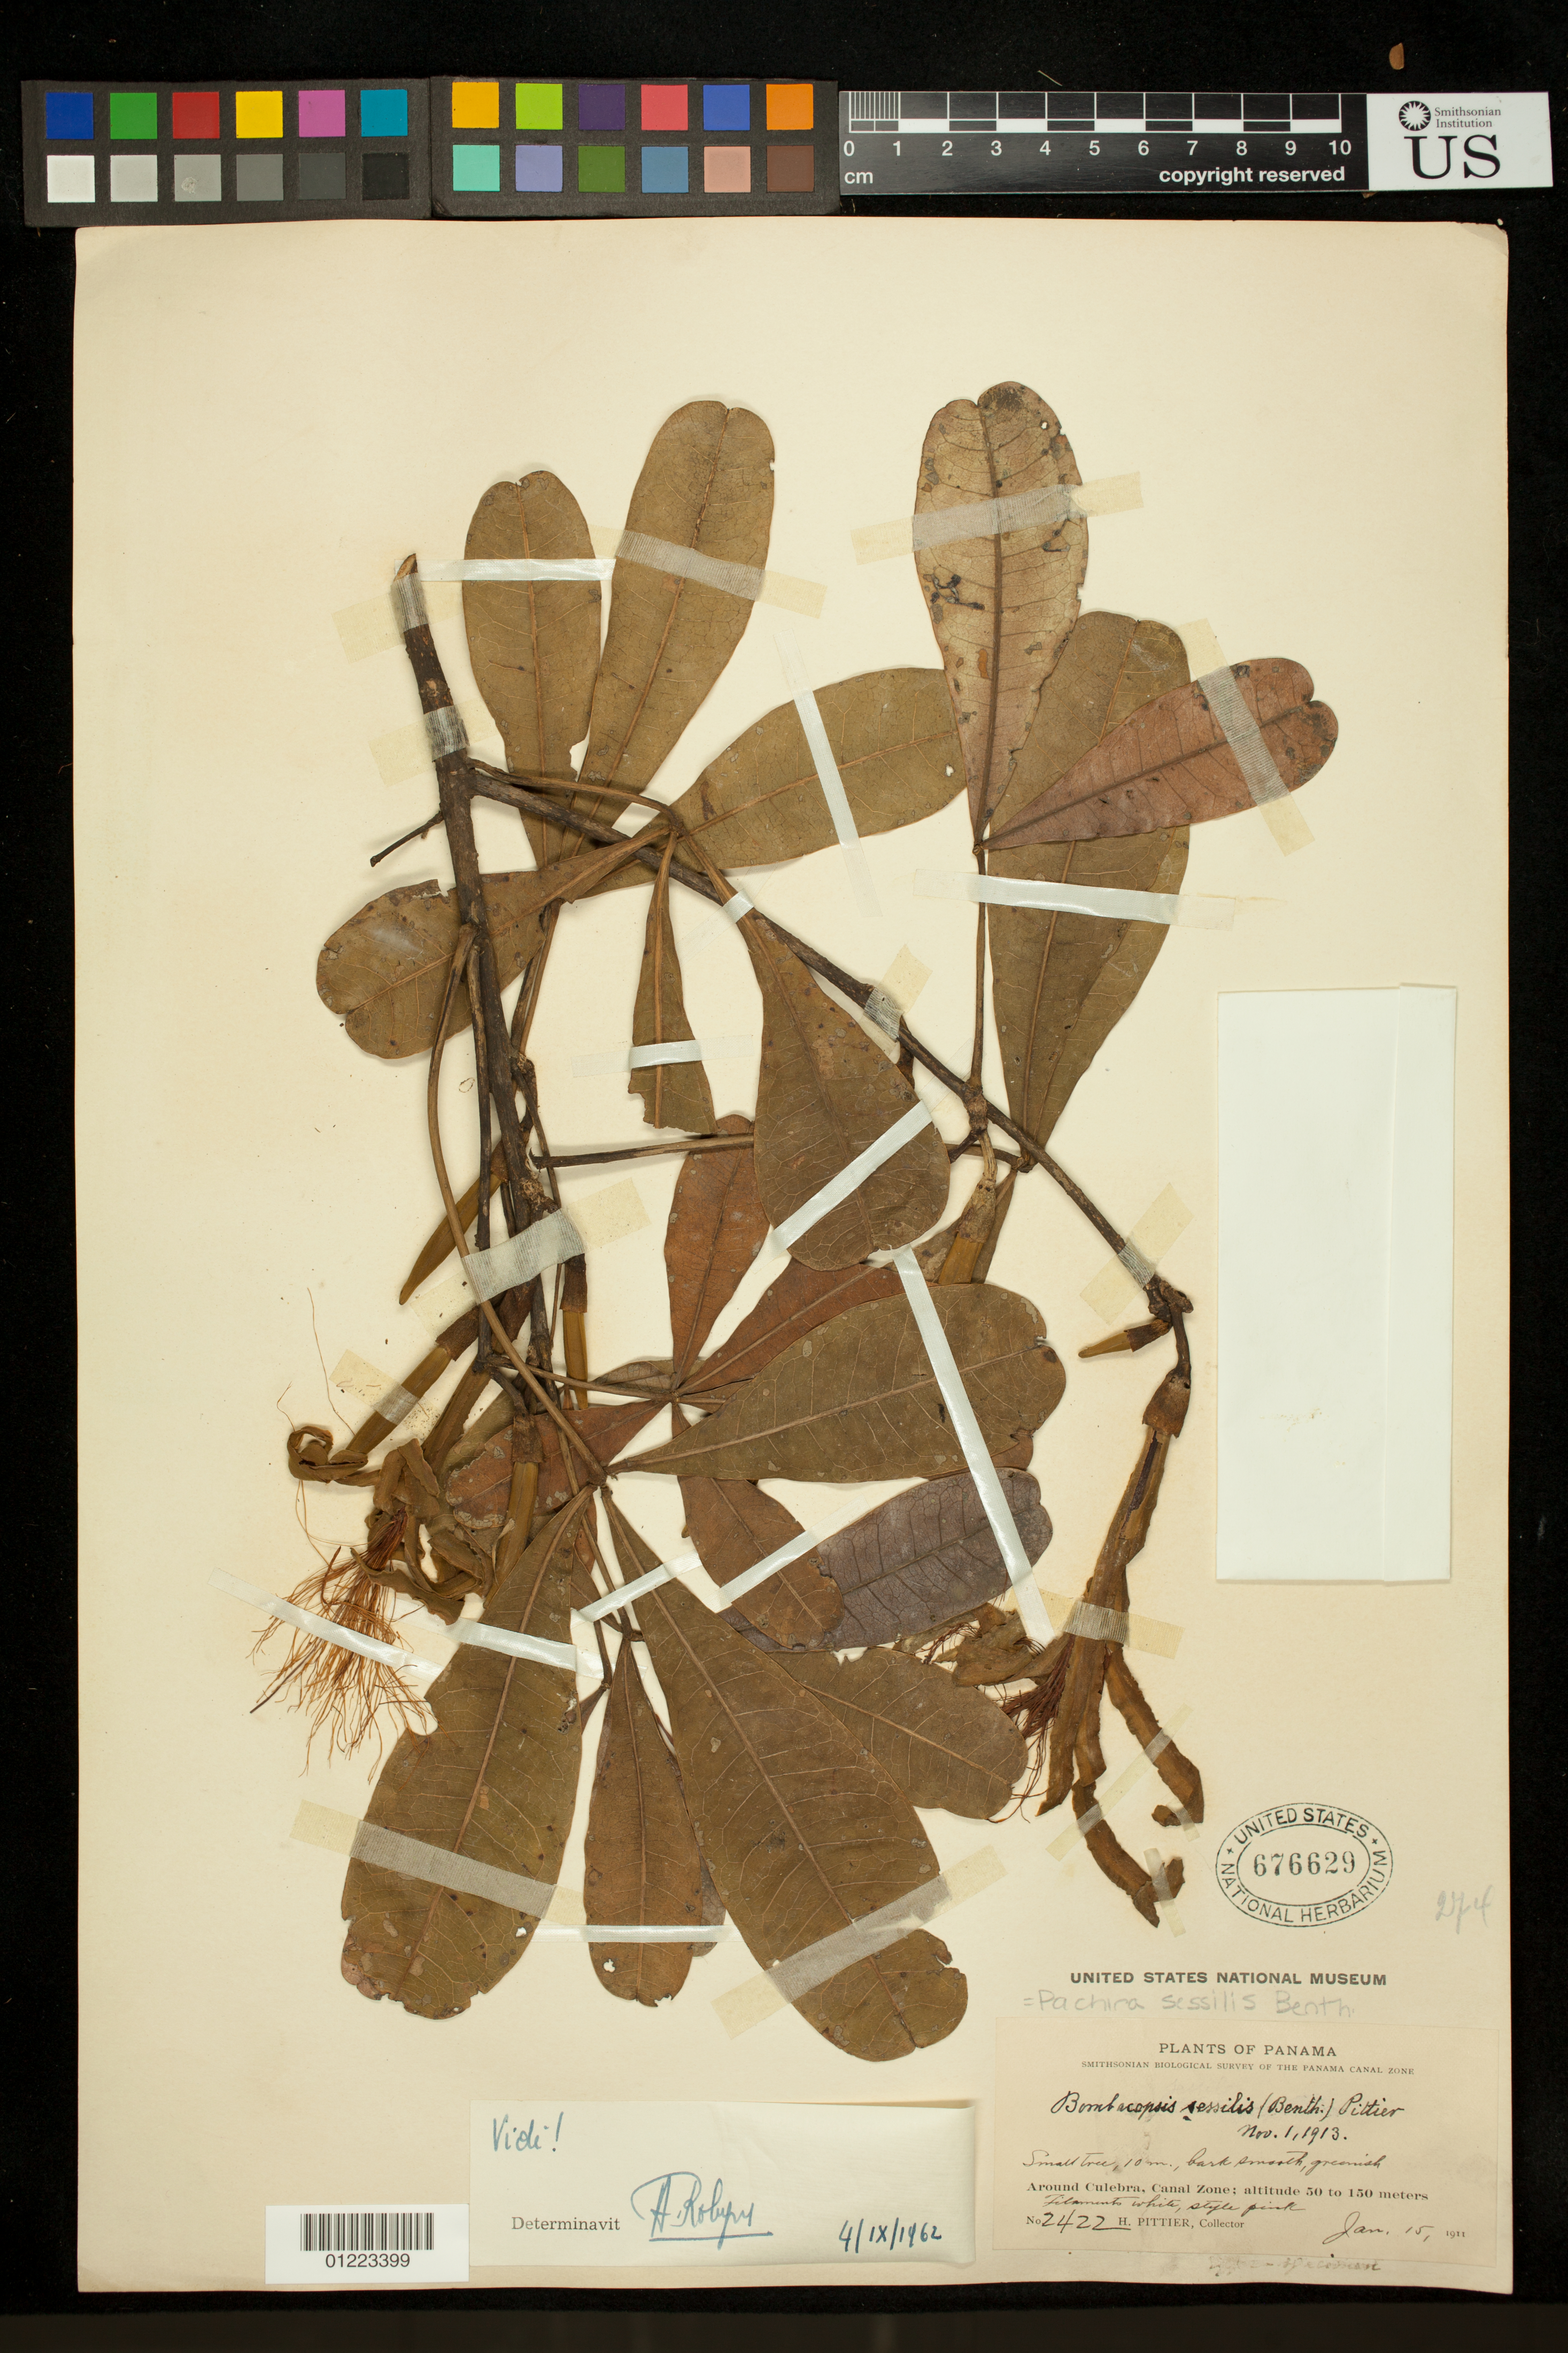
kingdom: Plantae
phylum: Tracheophyta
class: Magnoliopsida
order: Malvales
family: Malvaceae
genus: Pachira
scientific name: Pachira sessilis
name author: Benth.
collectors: H. F. Pittier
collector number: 2422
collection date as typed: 1/15/1911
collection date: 1911-01-15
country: Panama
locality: Around Culebra, Canal Zone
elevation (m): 50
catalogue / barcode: US 676629